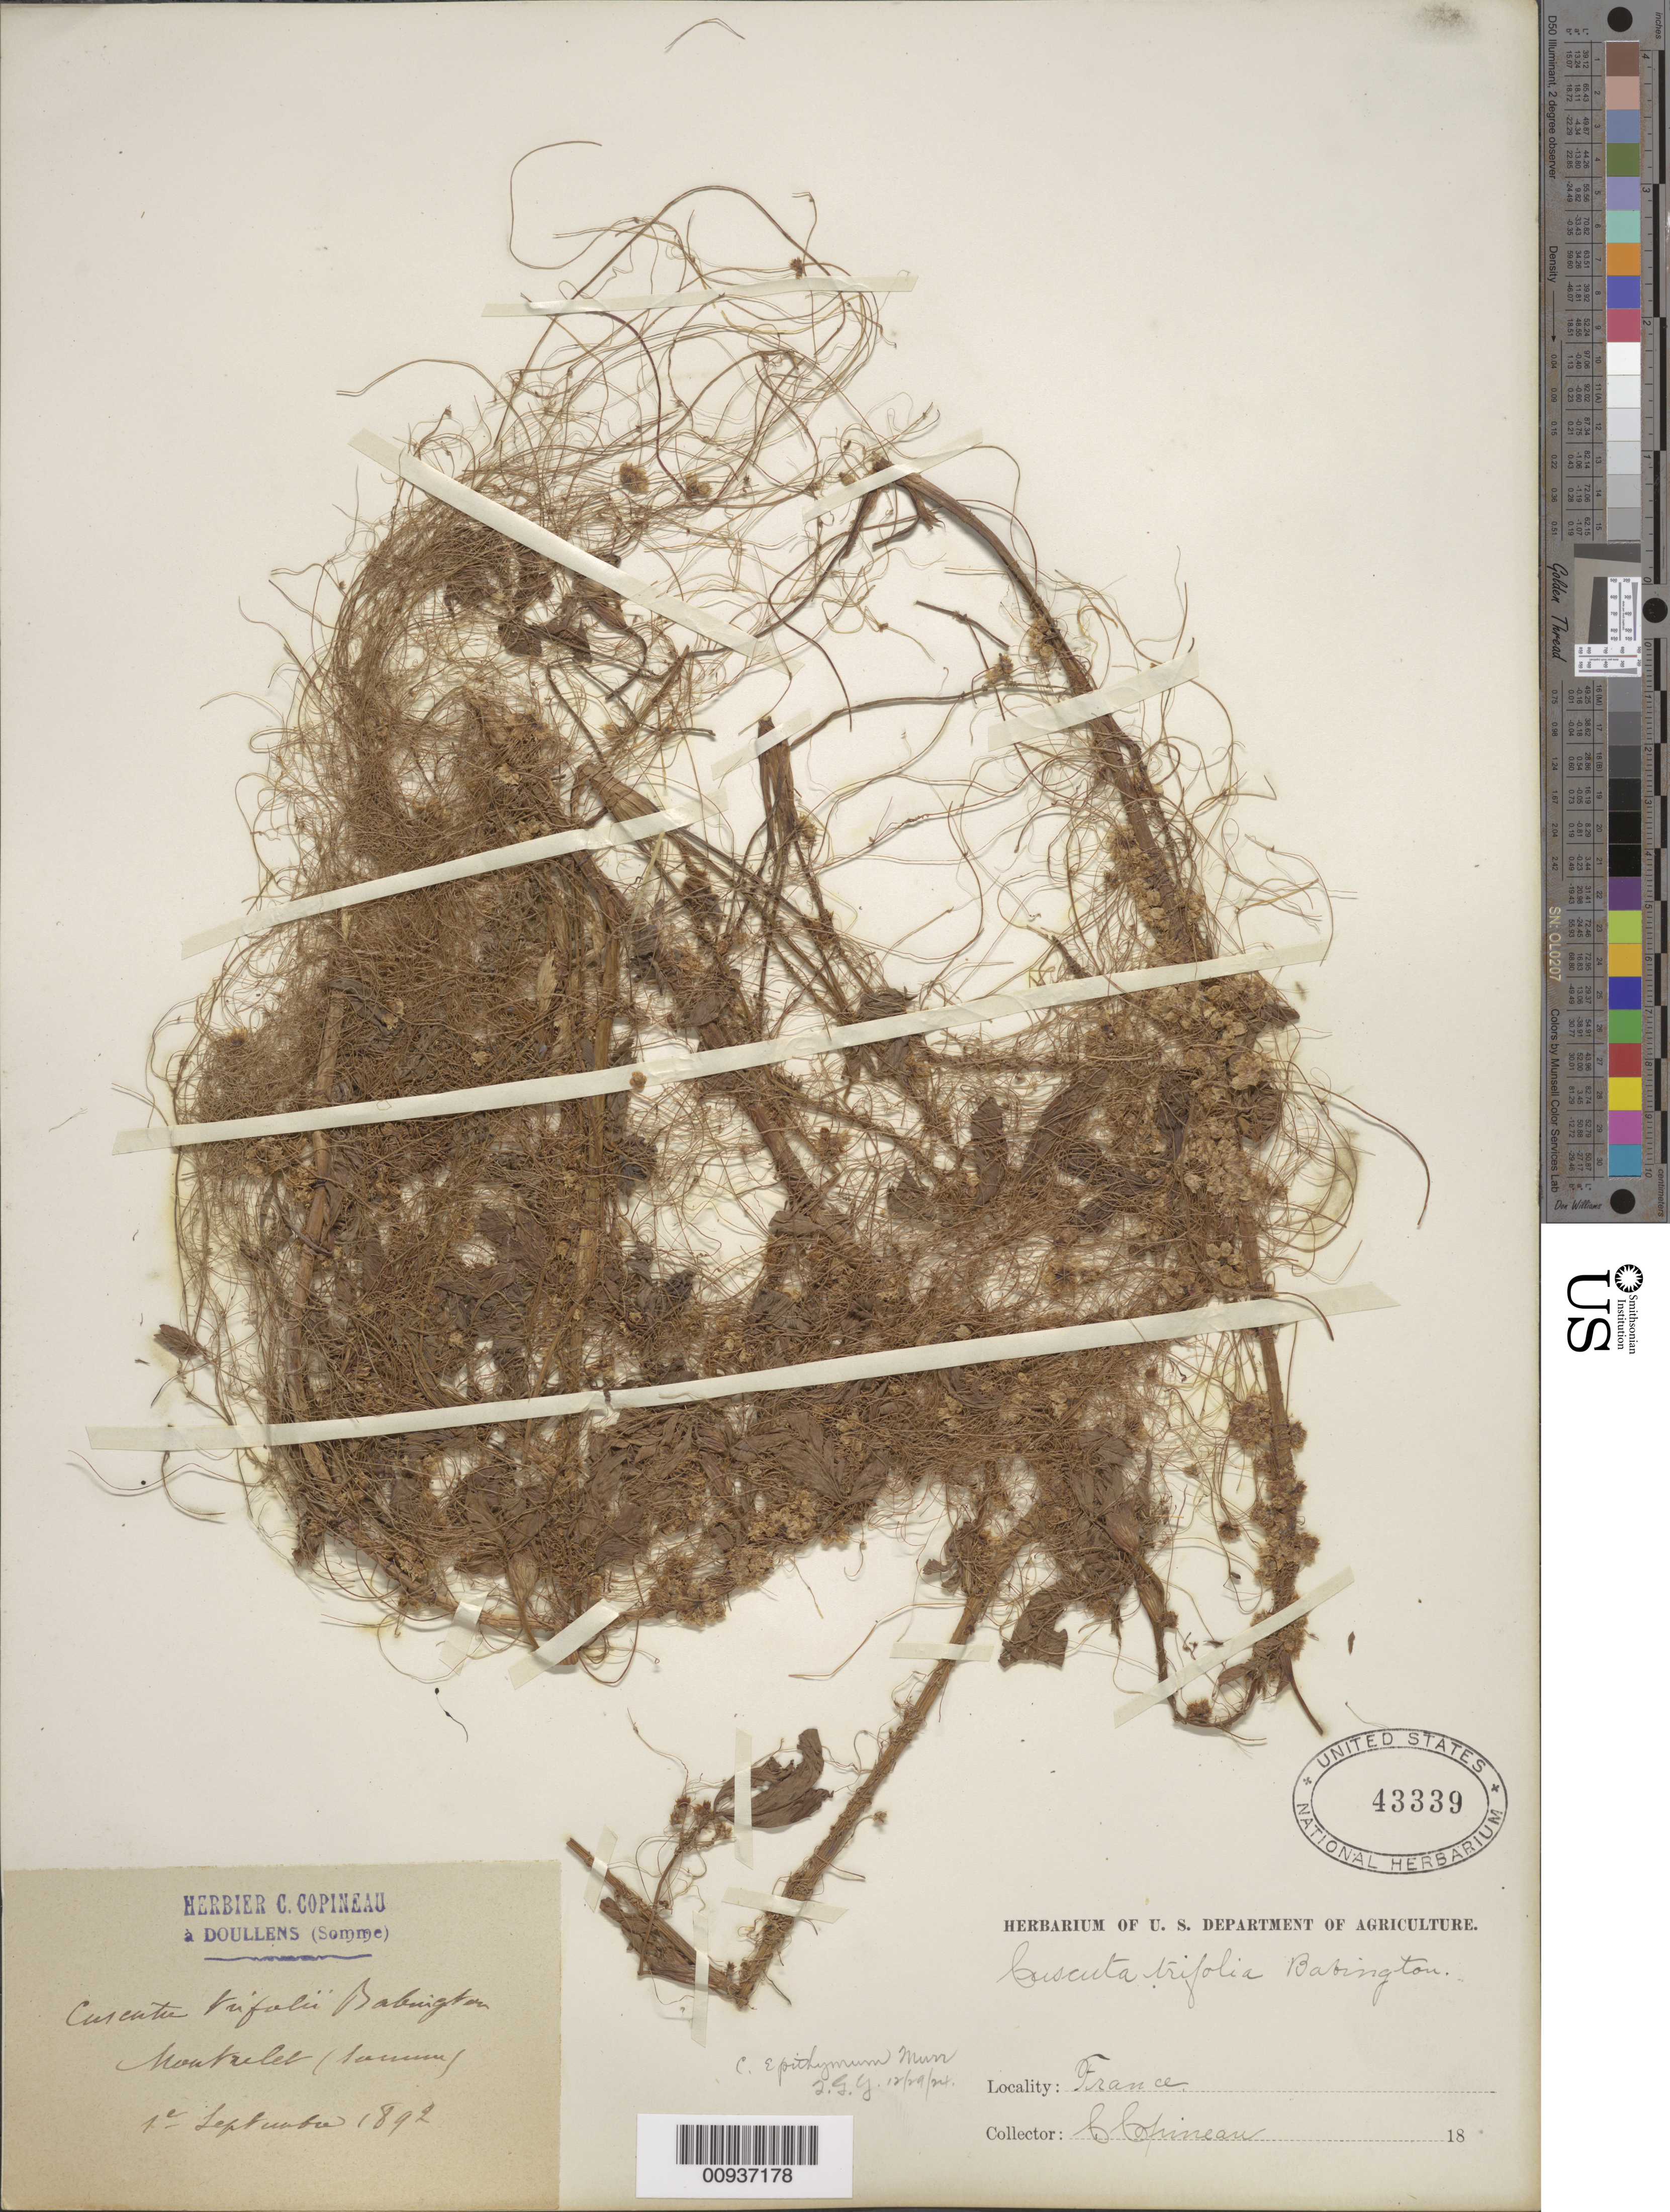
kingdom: Plantae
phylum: Tracheophyta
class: Magnoliopsida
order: Solanales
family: Convolvulaceae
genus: Cuscuta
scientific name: Cuscuta epithymum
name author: Murray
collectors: C. Copineau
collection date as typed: Sep 1892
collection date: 1892-09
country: France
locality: Mountreles (Somme)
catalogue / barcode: US 43339